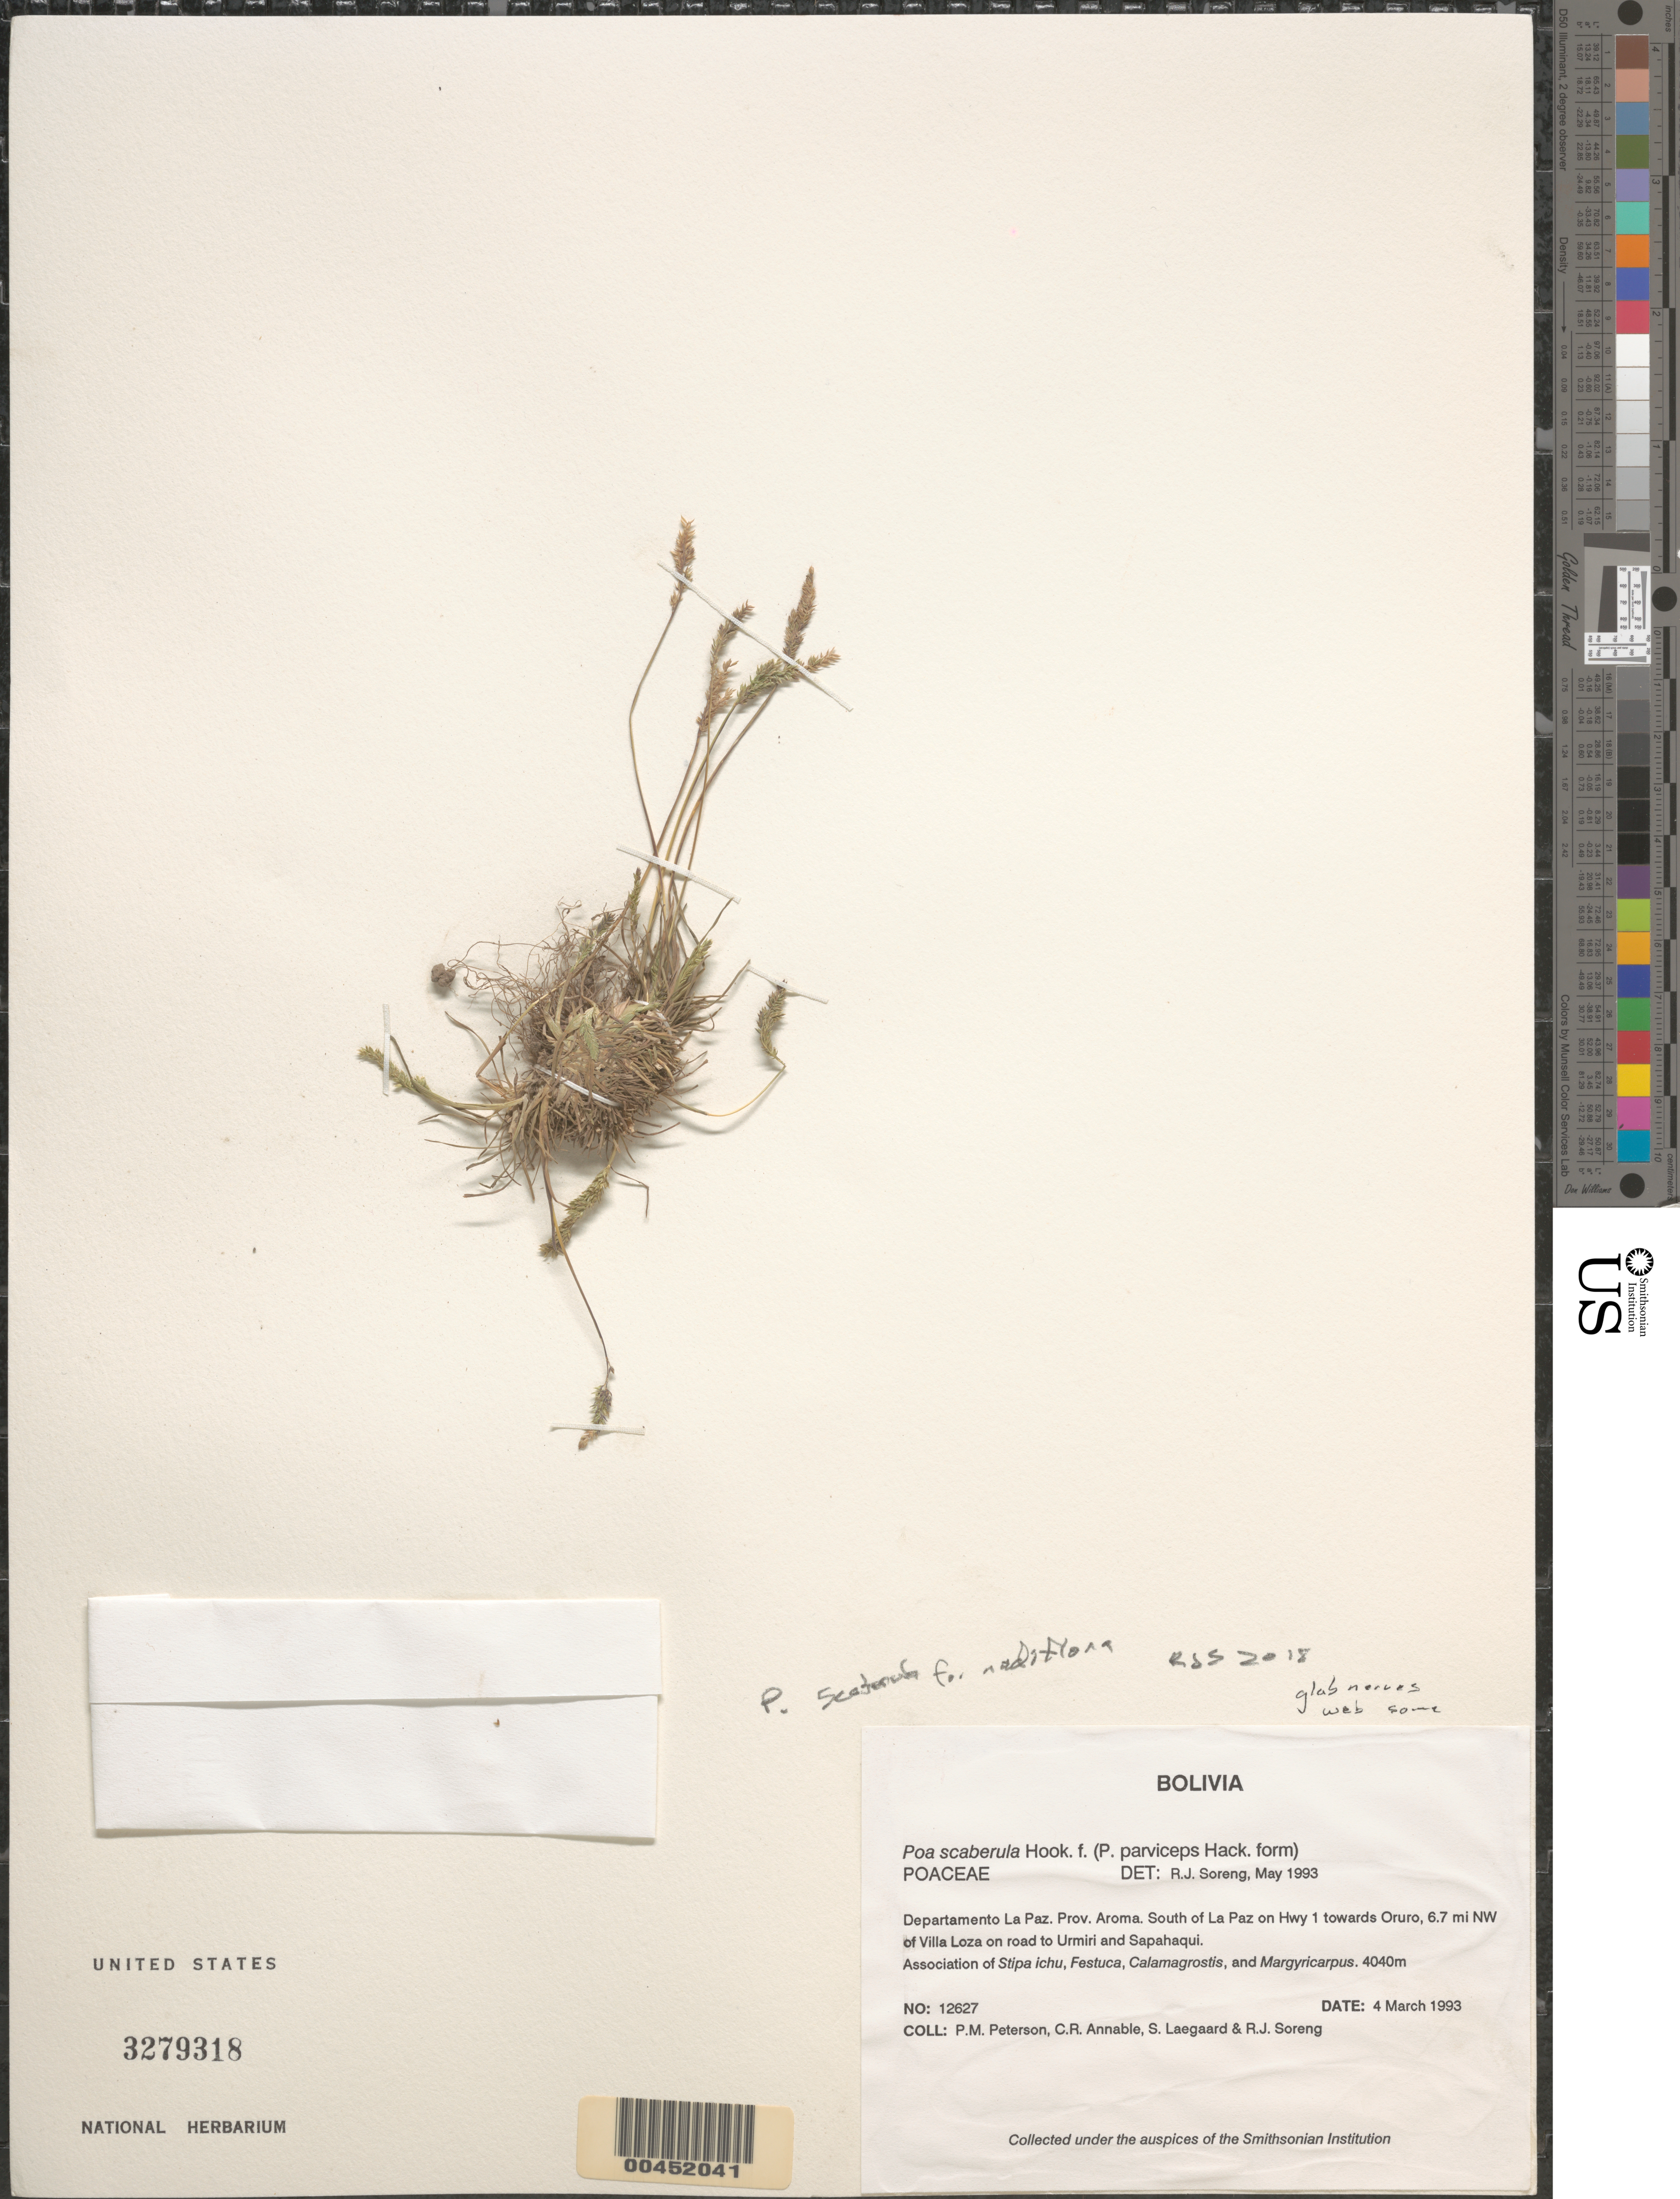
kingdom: Plantae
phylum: Tracheophyta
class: Liliopsida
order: Poales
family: Poaceae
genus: Poa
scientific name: Poa scaberula f. nudiflora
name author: Hauman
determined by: Soreng, Robert J., Research Associate (BOT), Smithsonian Institution - National Museum of Natural History (UNITED STATES)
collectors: P. M. Peterson, C. R. Annable, S. Lægaard & R. J. Soreng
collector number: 12627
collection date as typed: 04 Mar 1993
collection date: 1993-03-04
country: Bolivia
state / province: La Paz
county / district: Aroma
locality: South of La Paz on Hwy 1 towards Oruro, 6.7 mi NW of Villa Loza on road to Urmiri and Sapahaqui.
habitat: Association of Stipa ichu, Festuca, Calamagrostis, and Margyricarpus.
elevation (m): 4040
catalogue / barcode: US 3279318